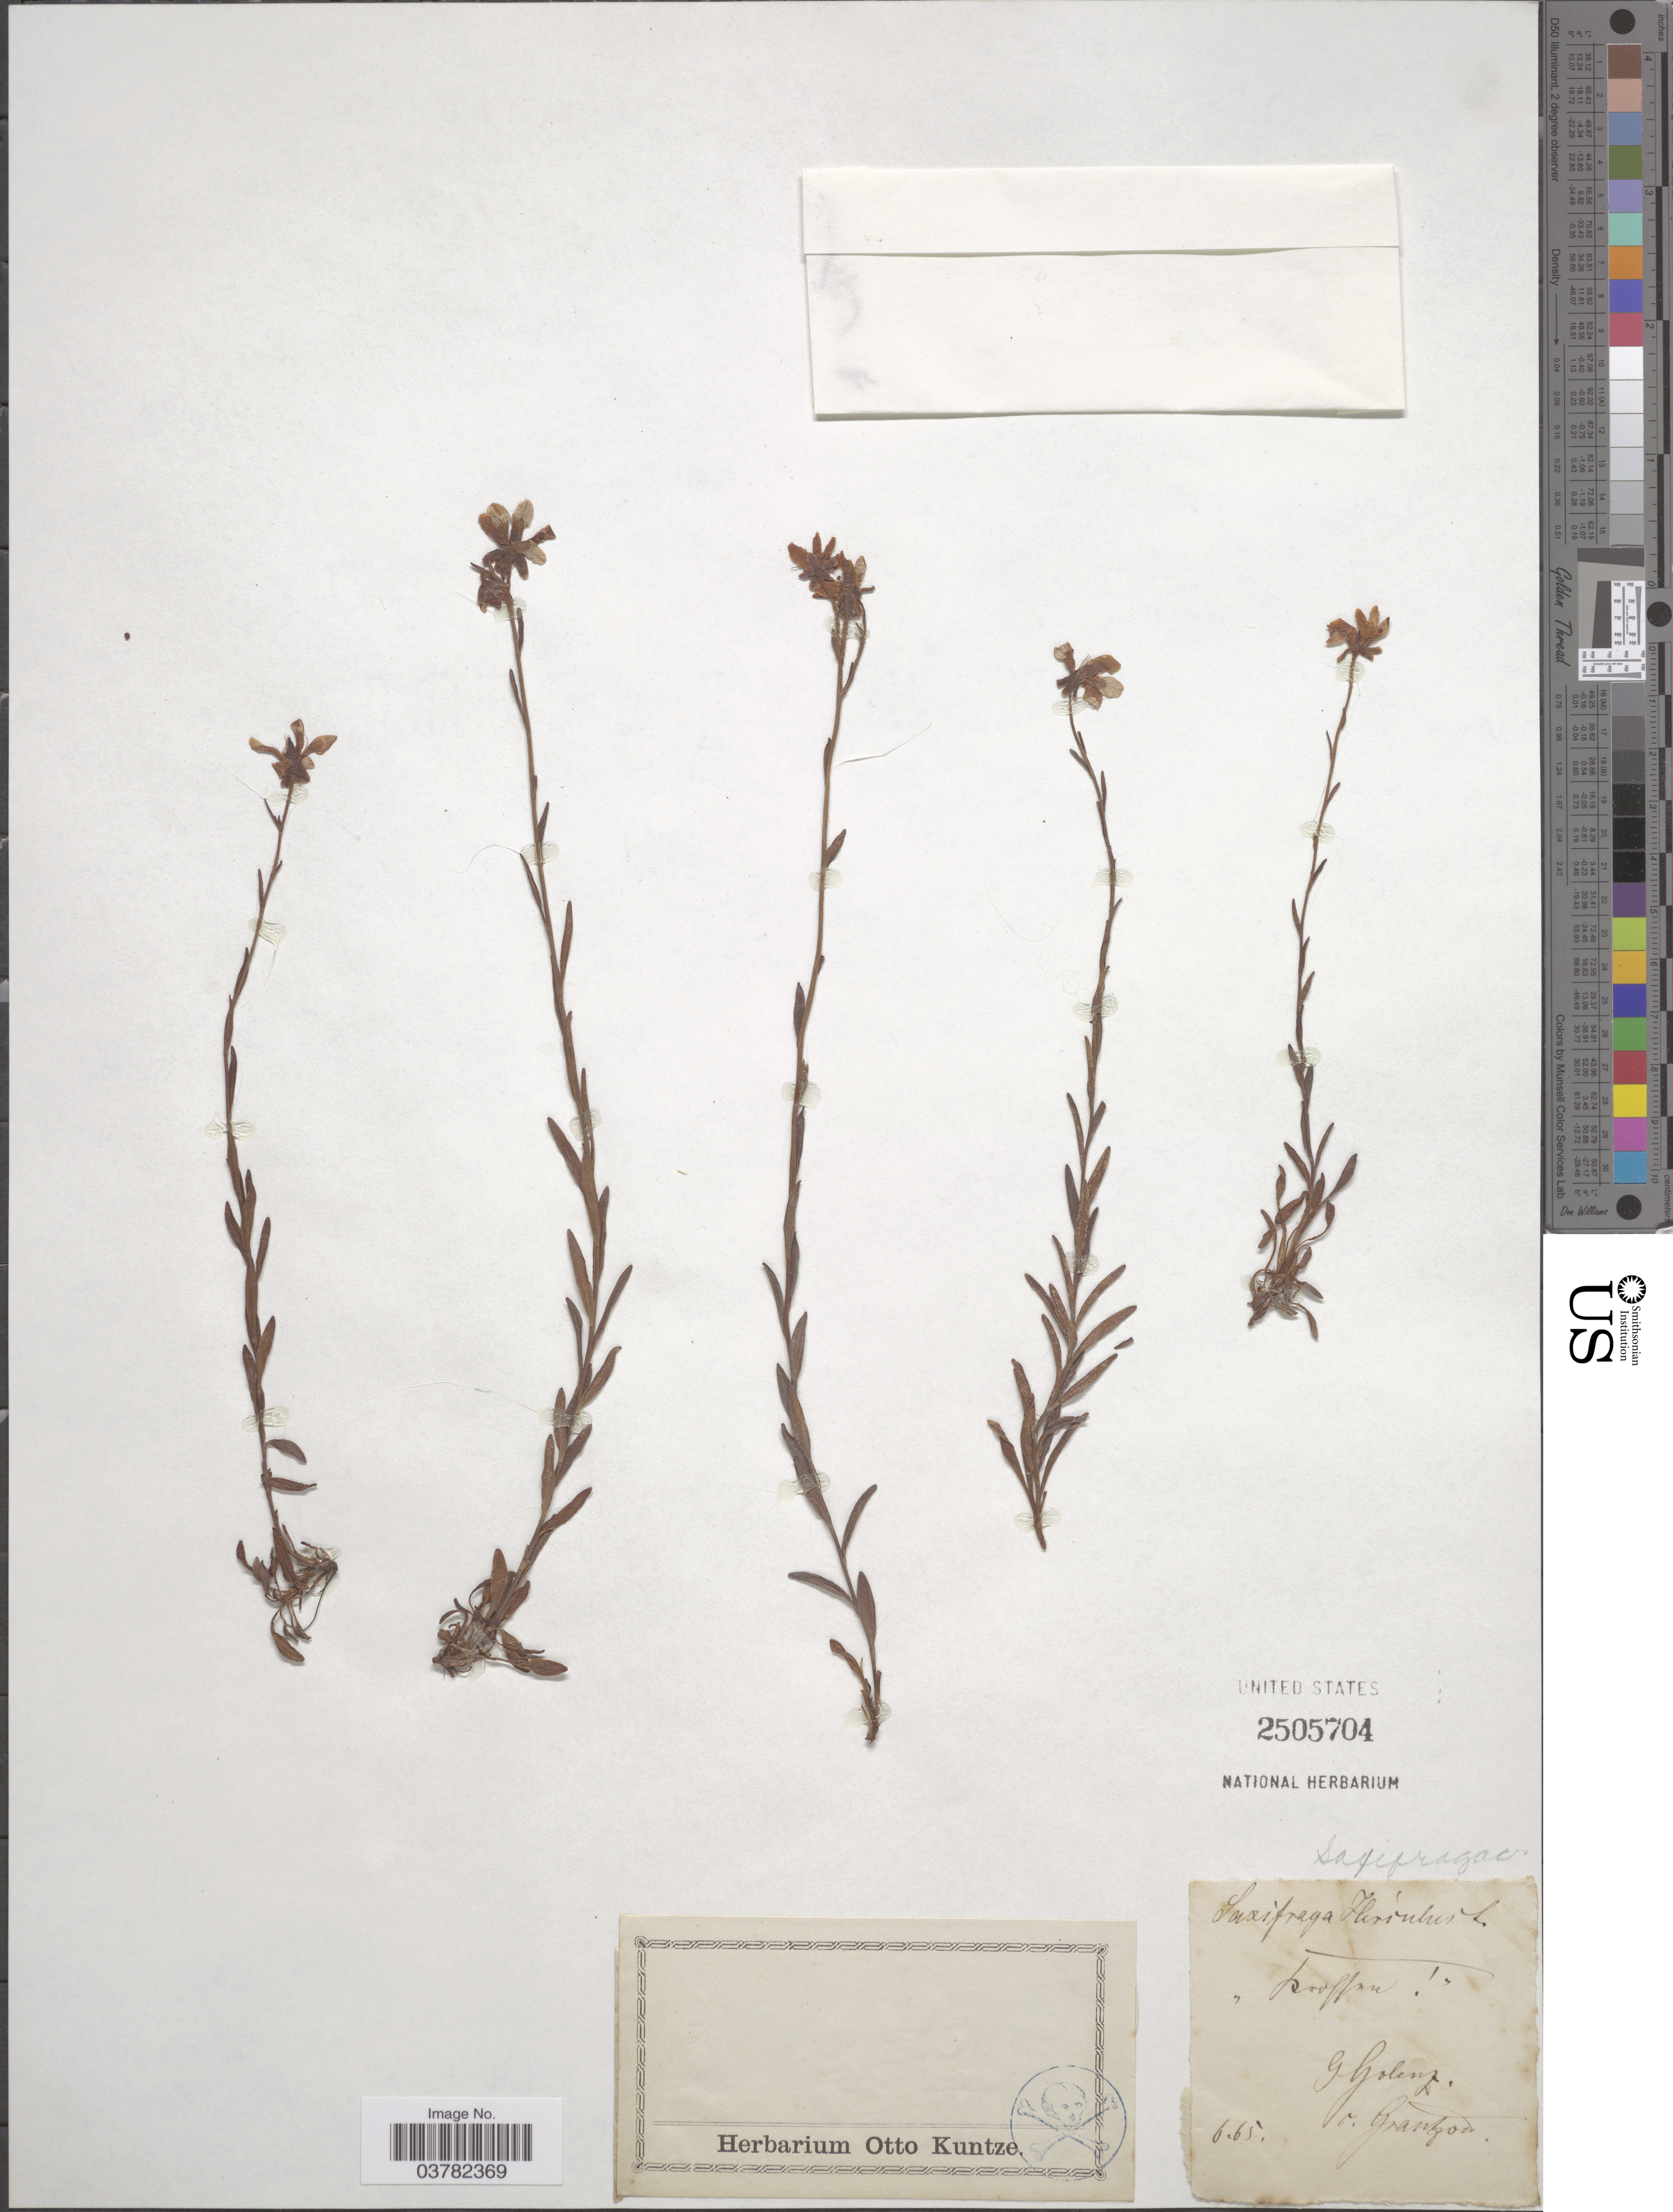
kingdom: Plantae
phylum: Tracheophyta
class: Magnoliopsida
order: Saxifragales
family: Saxifragaceae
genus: Saxifraga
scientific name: Saxifraga hirculus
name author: L.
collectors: -. Golenz & Grantzow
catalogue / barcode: US 2505704